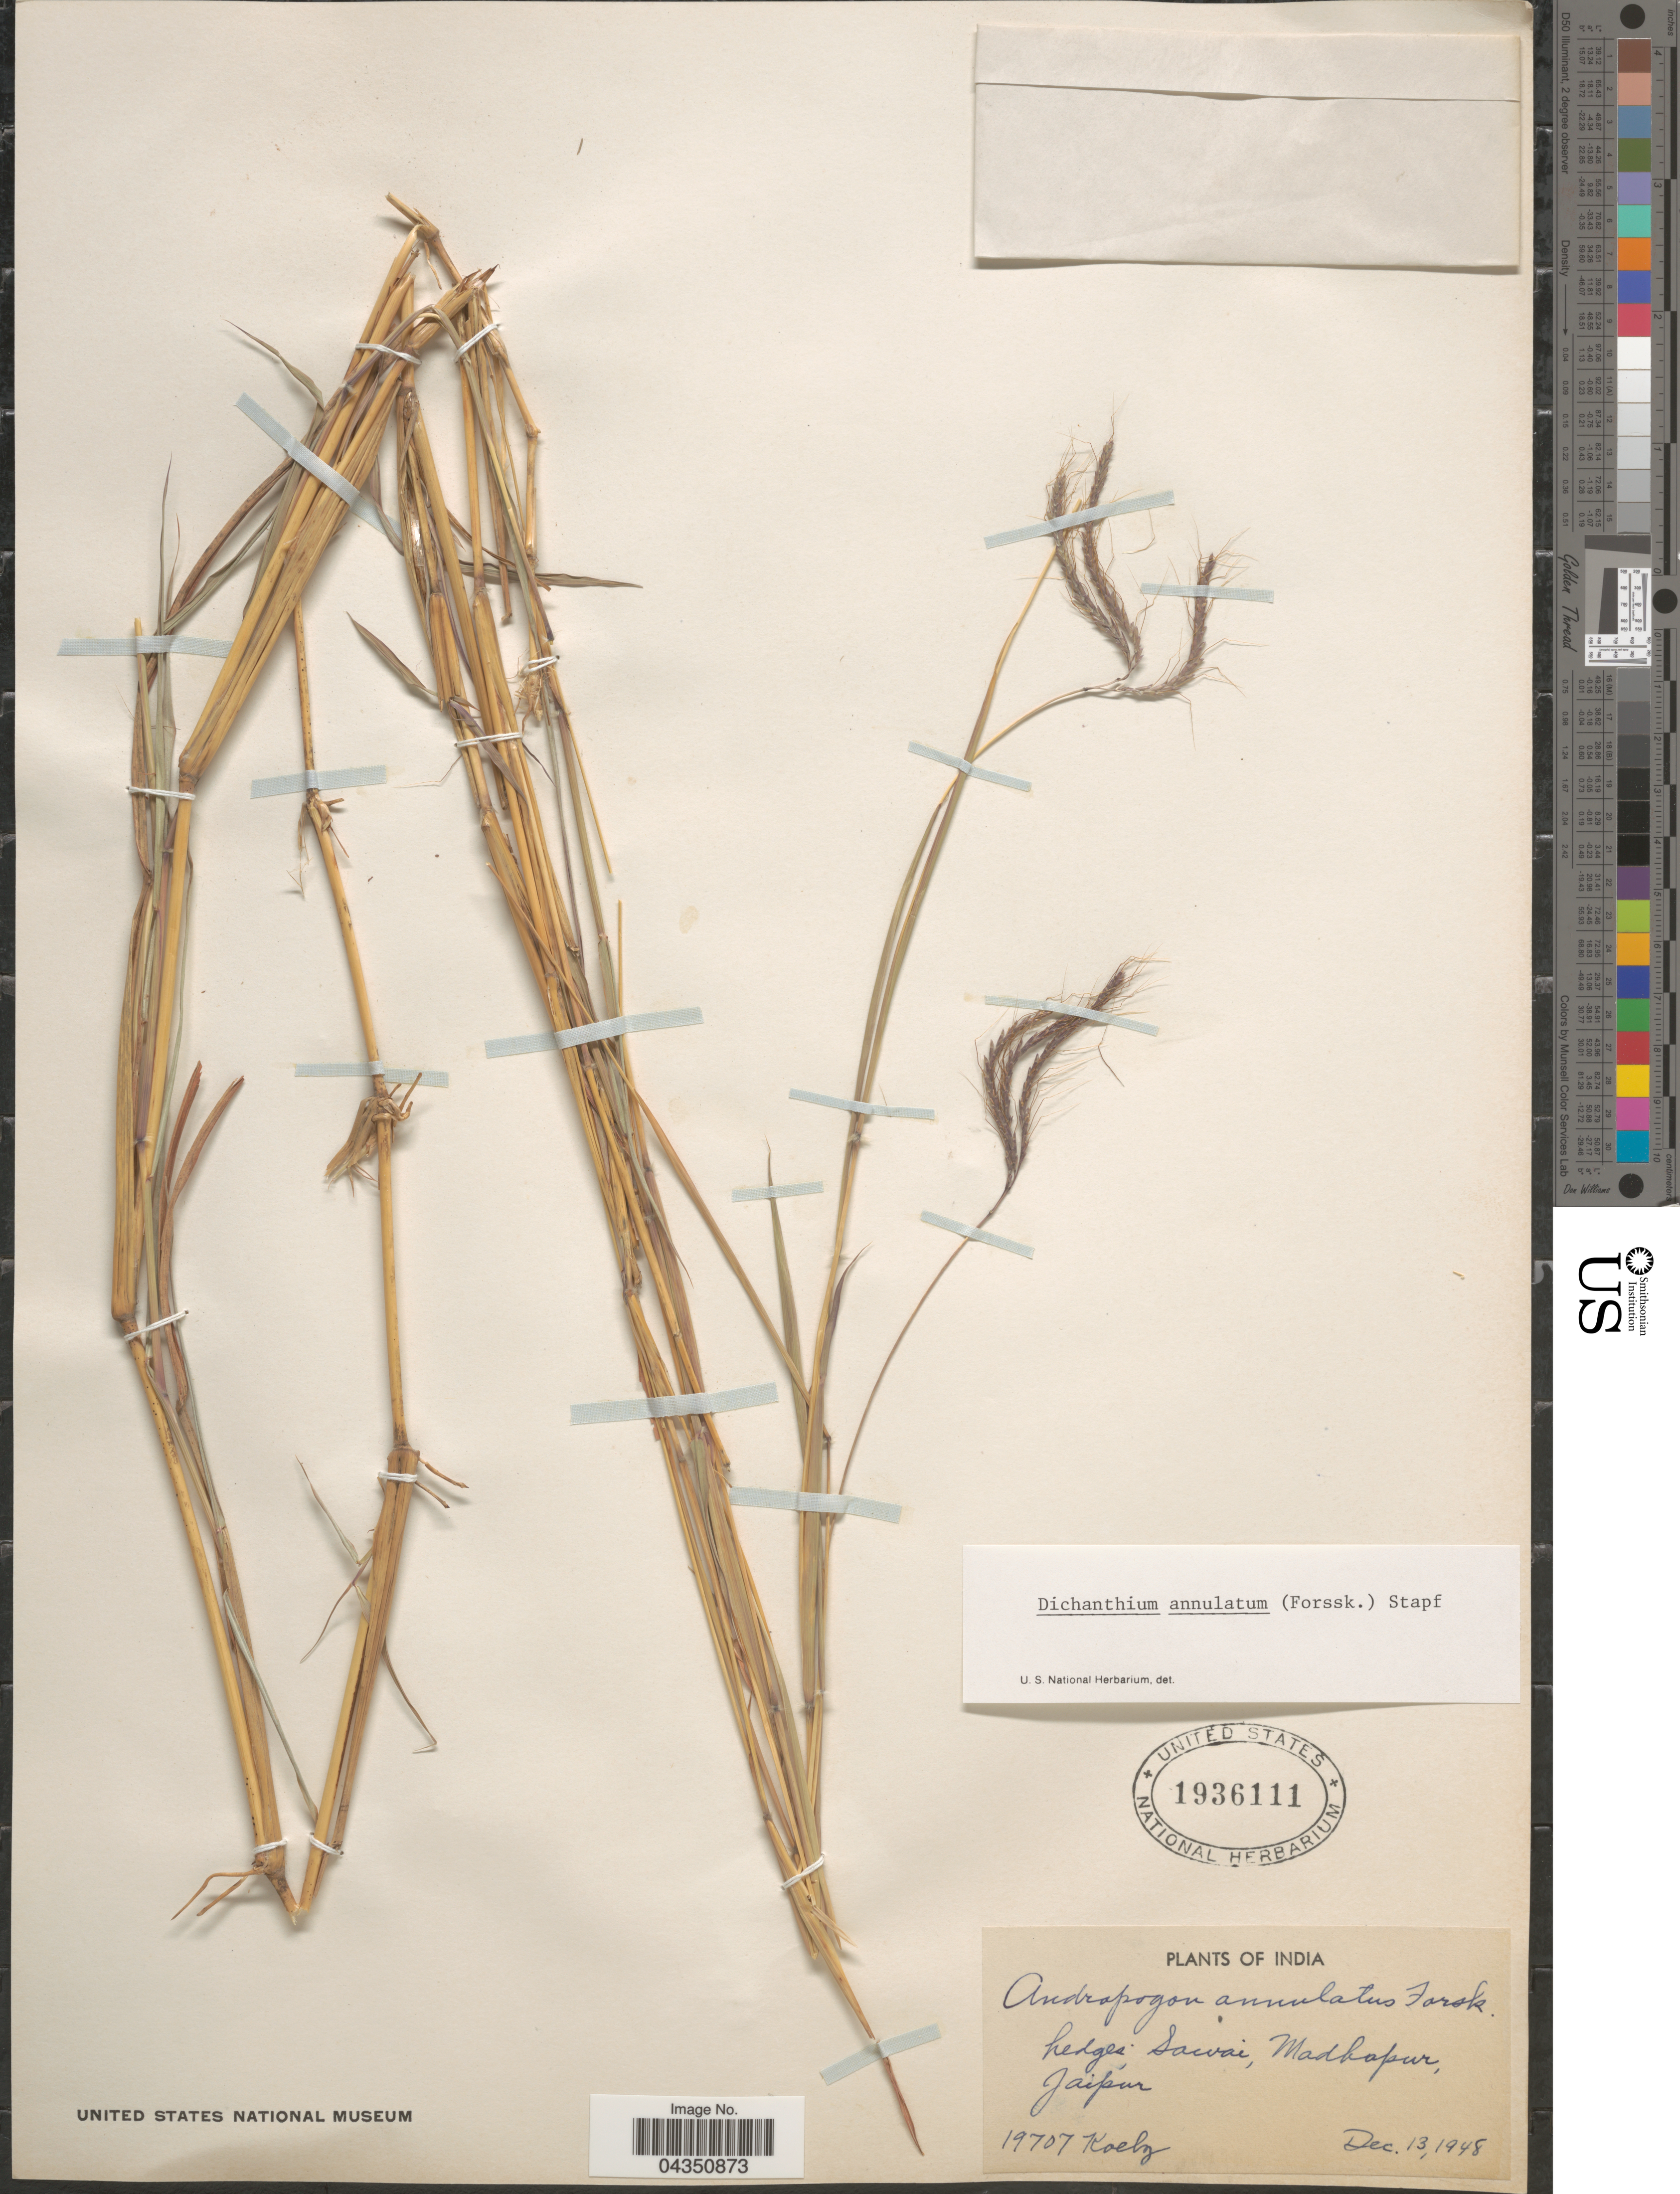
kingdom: Plantae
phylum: Tracheophyta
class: Liliopsida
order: Poales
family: Poaceae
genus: Dichanthium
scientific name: Dichanthium annulatum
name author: (Forssk.) Stapf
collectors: Koelz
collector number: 19707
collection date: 1948-12-13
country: India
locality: Sawai, Madhapur, Jaipur.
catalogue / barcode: US 1936111